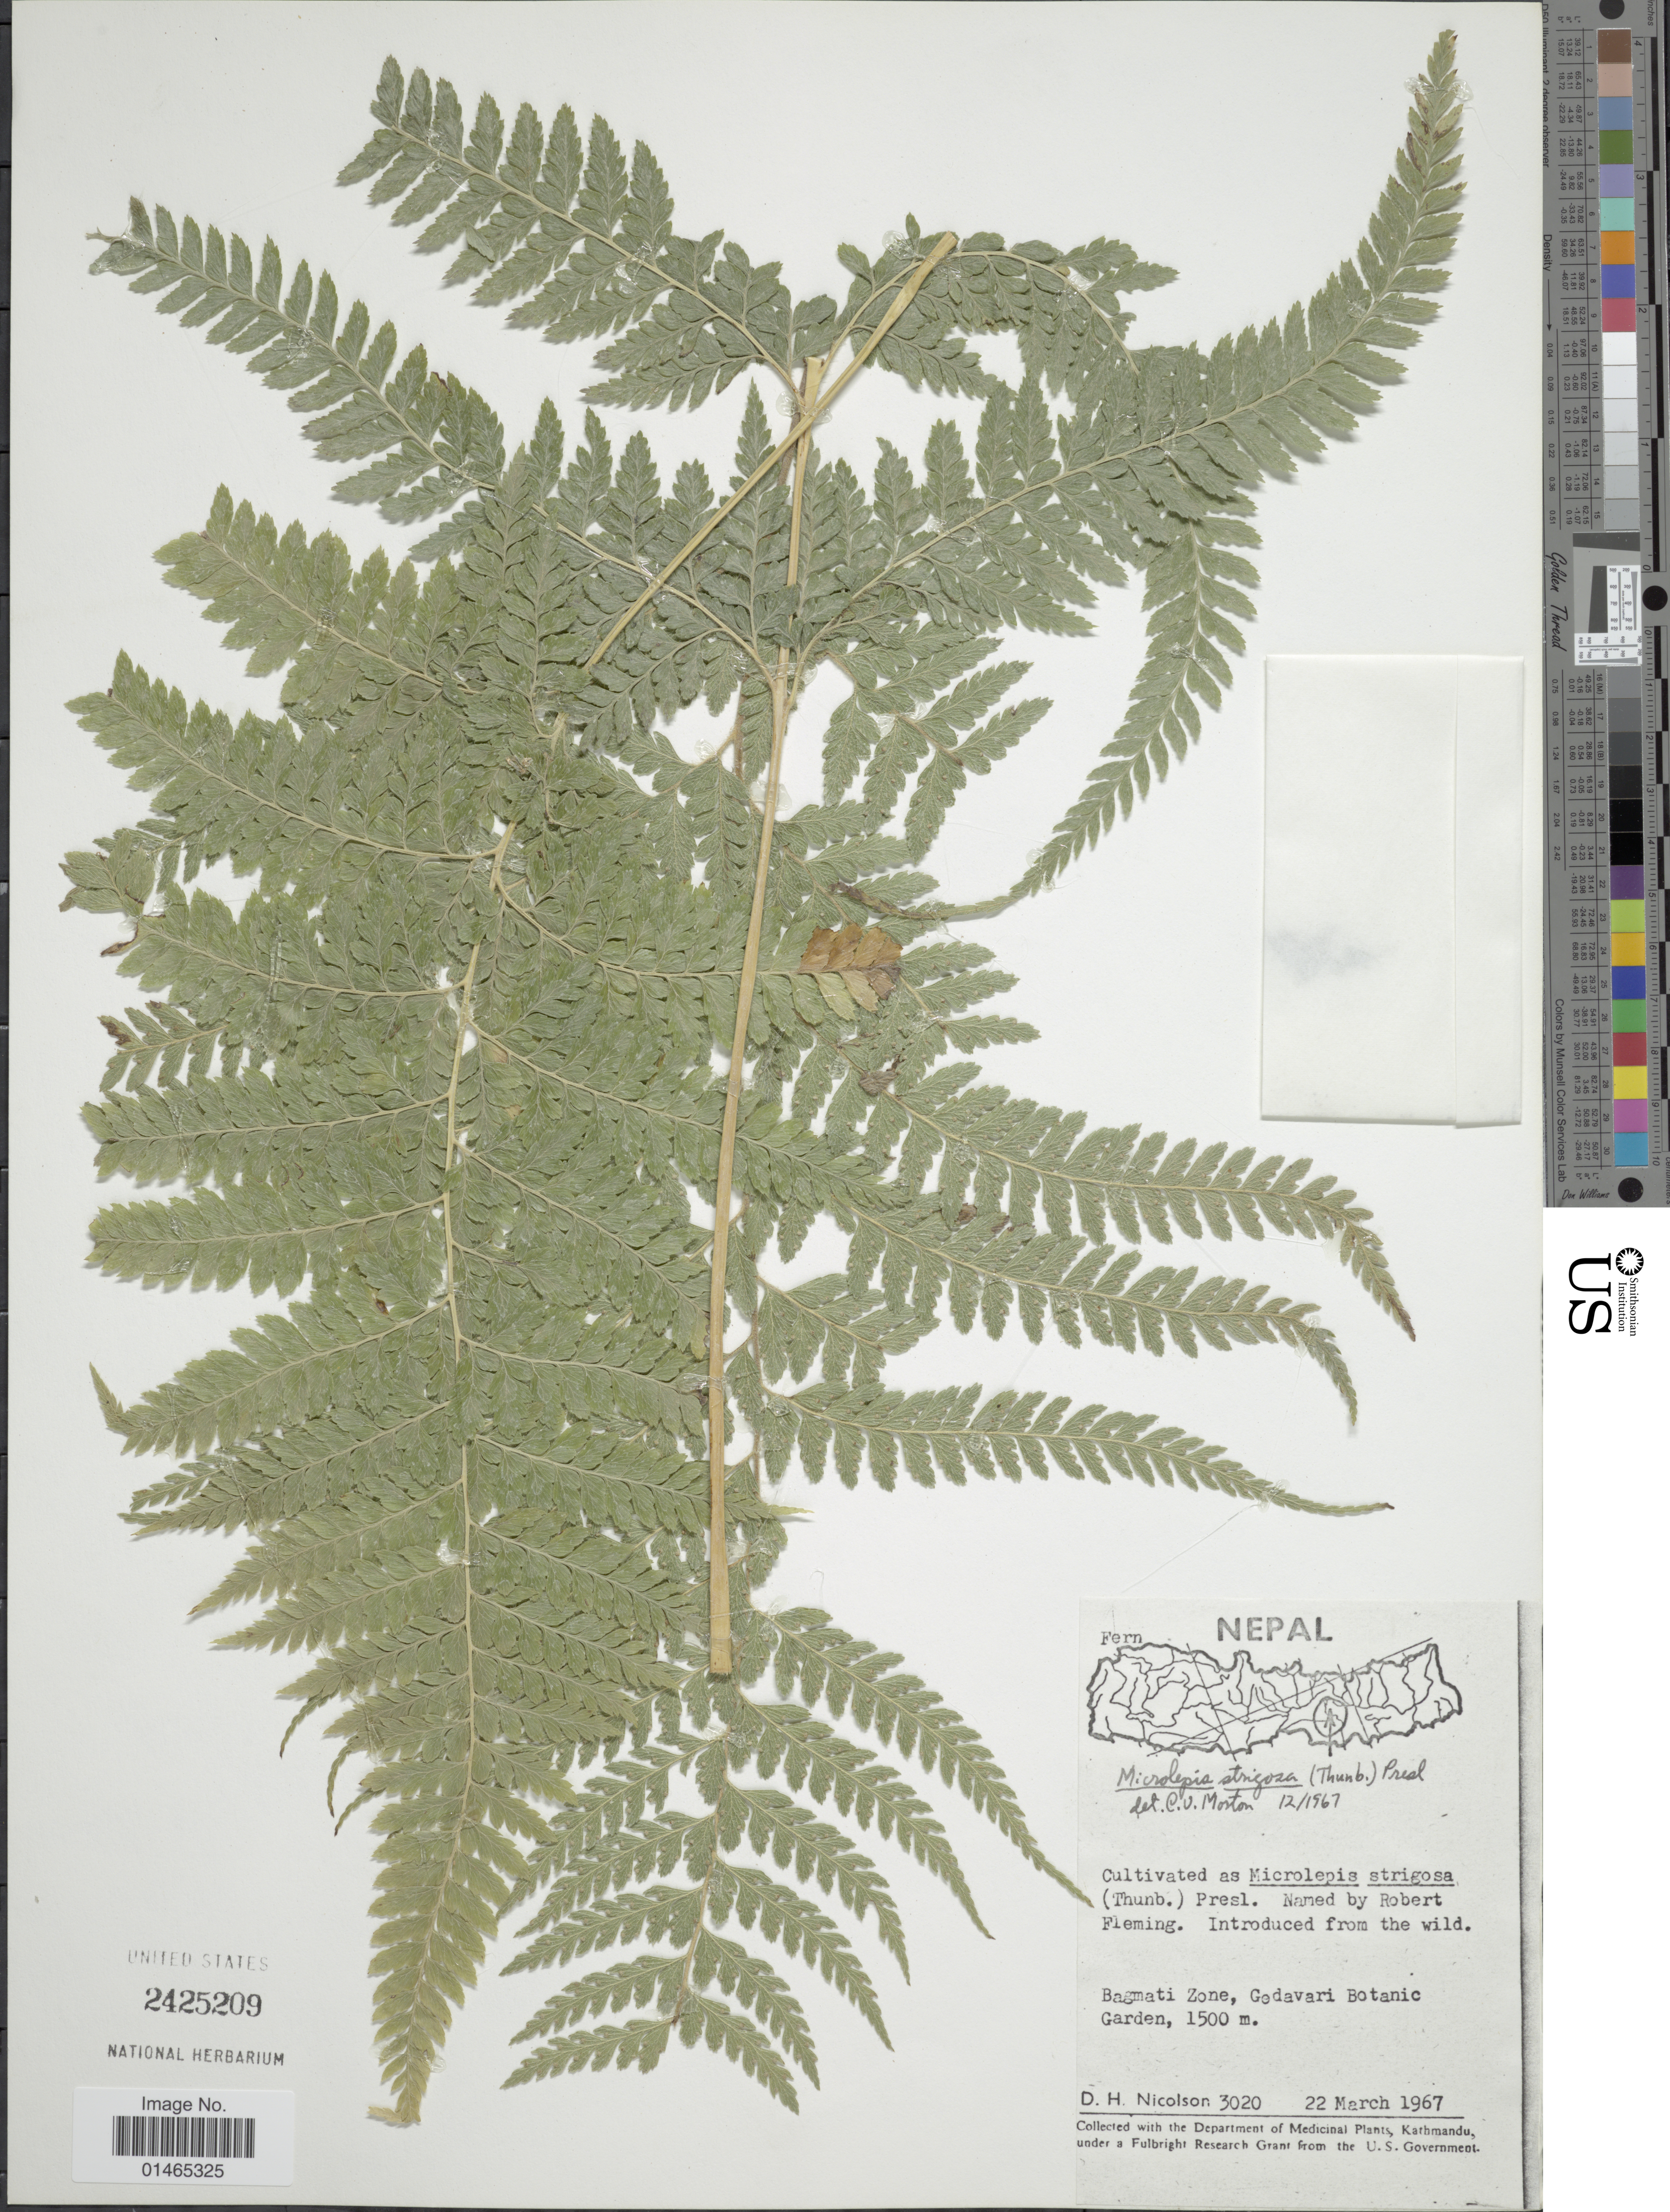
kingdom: Plantae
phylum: Tracheophyta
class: Polypodiopsida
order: Polypodiales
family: Dennstaedtiaceae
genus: Microlepia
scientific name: Microlepia strigosa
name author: (Thunb.) J. Presl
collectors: D. H. Nicolson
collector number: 3020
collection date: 1967-03-22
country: Nepal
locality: Bagmati Zone, Gedavari Botanic Garden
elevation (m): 1500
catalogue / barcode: US 2425209